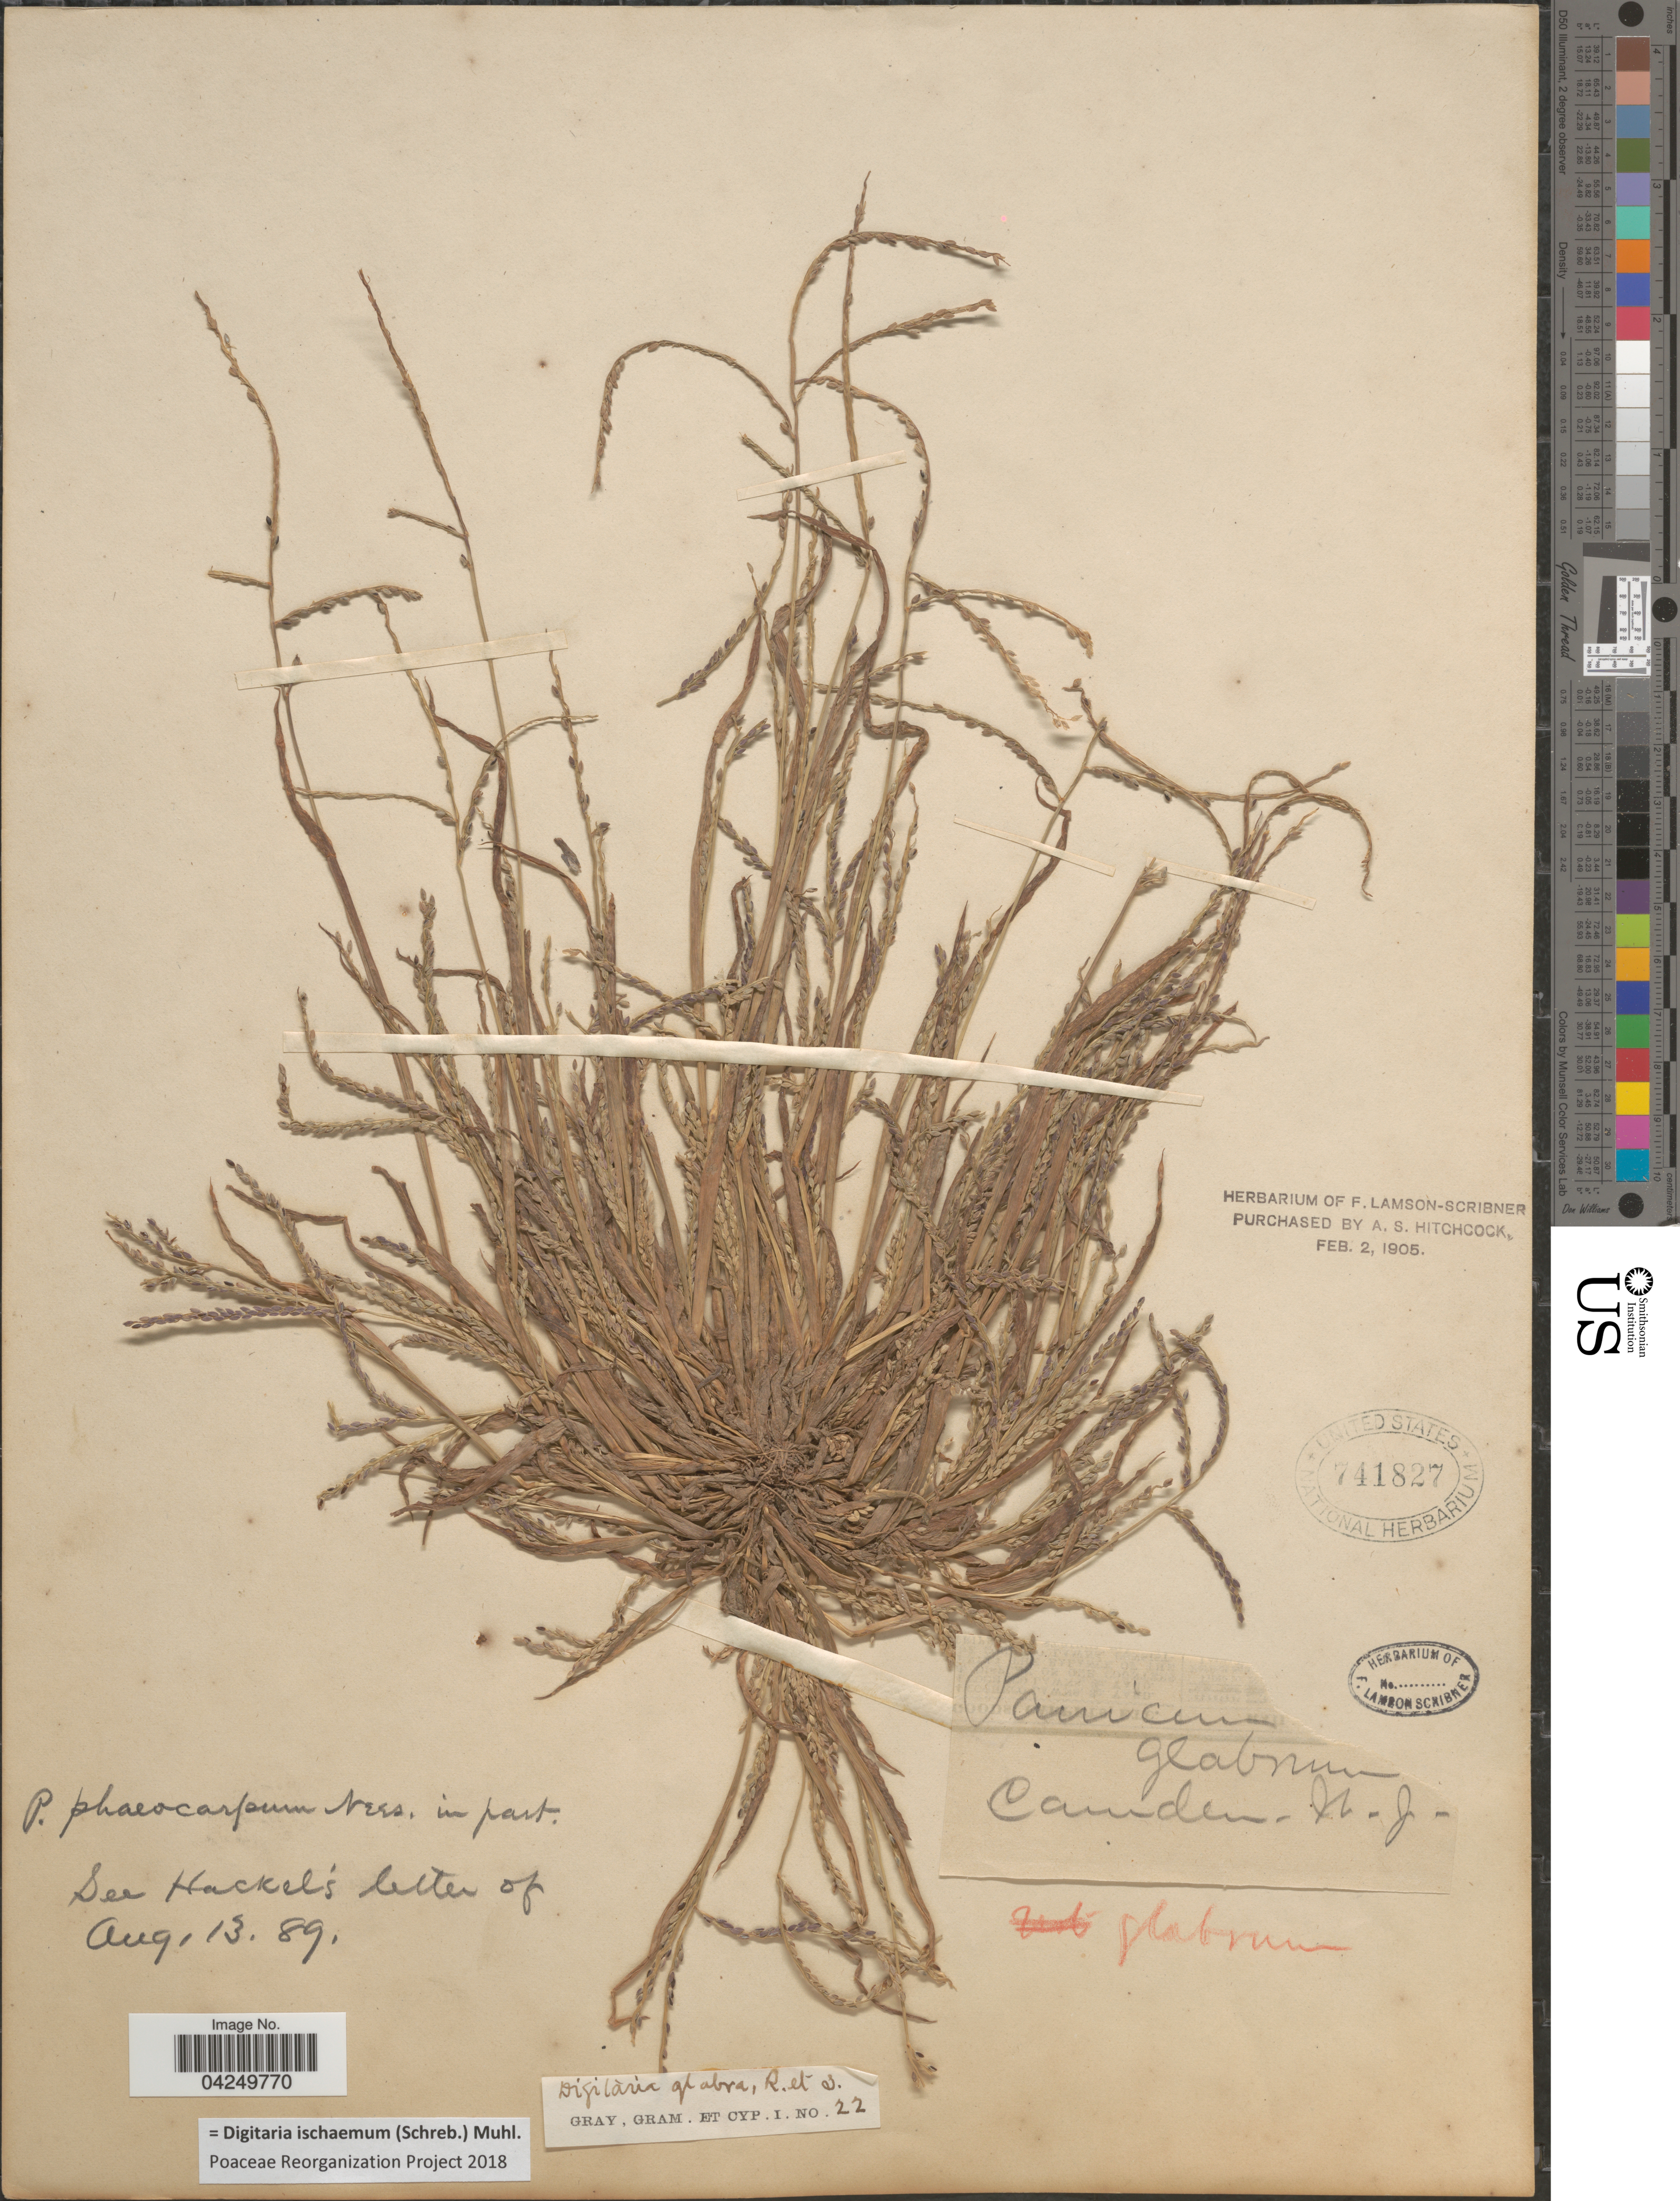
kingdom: Plantae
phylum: Tracheophyta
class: Liliopsida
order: Poales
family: Poaceae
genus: Digitaria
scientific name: Digitaria ischaemum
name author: (Schreber) Schreber ex Muhl.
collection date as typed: Transcribed d/m/y: 13/8/89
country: United States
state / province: New Jersey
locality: Camden.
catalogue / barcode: US 741827